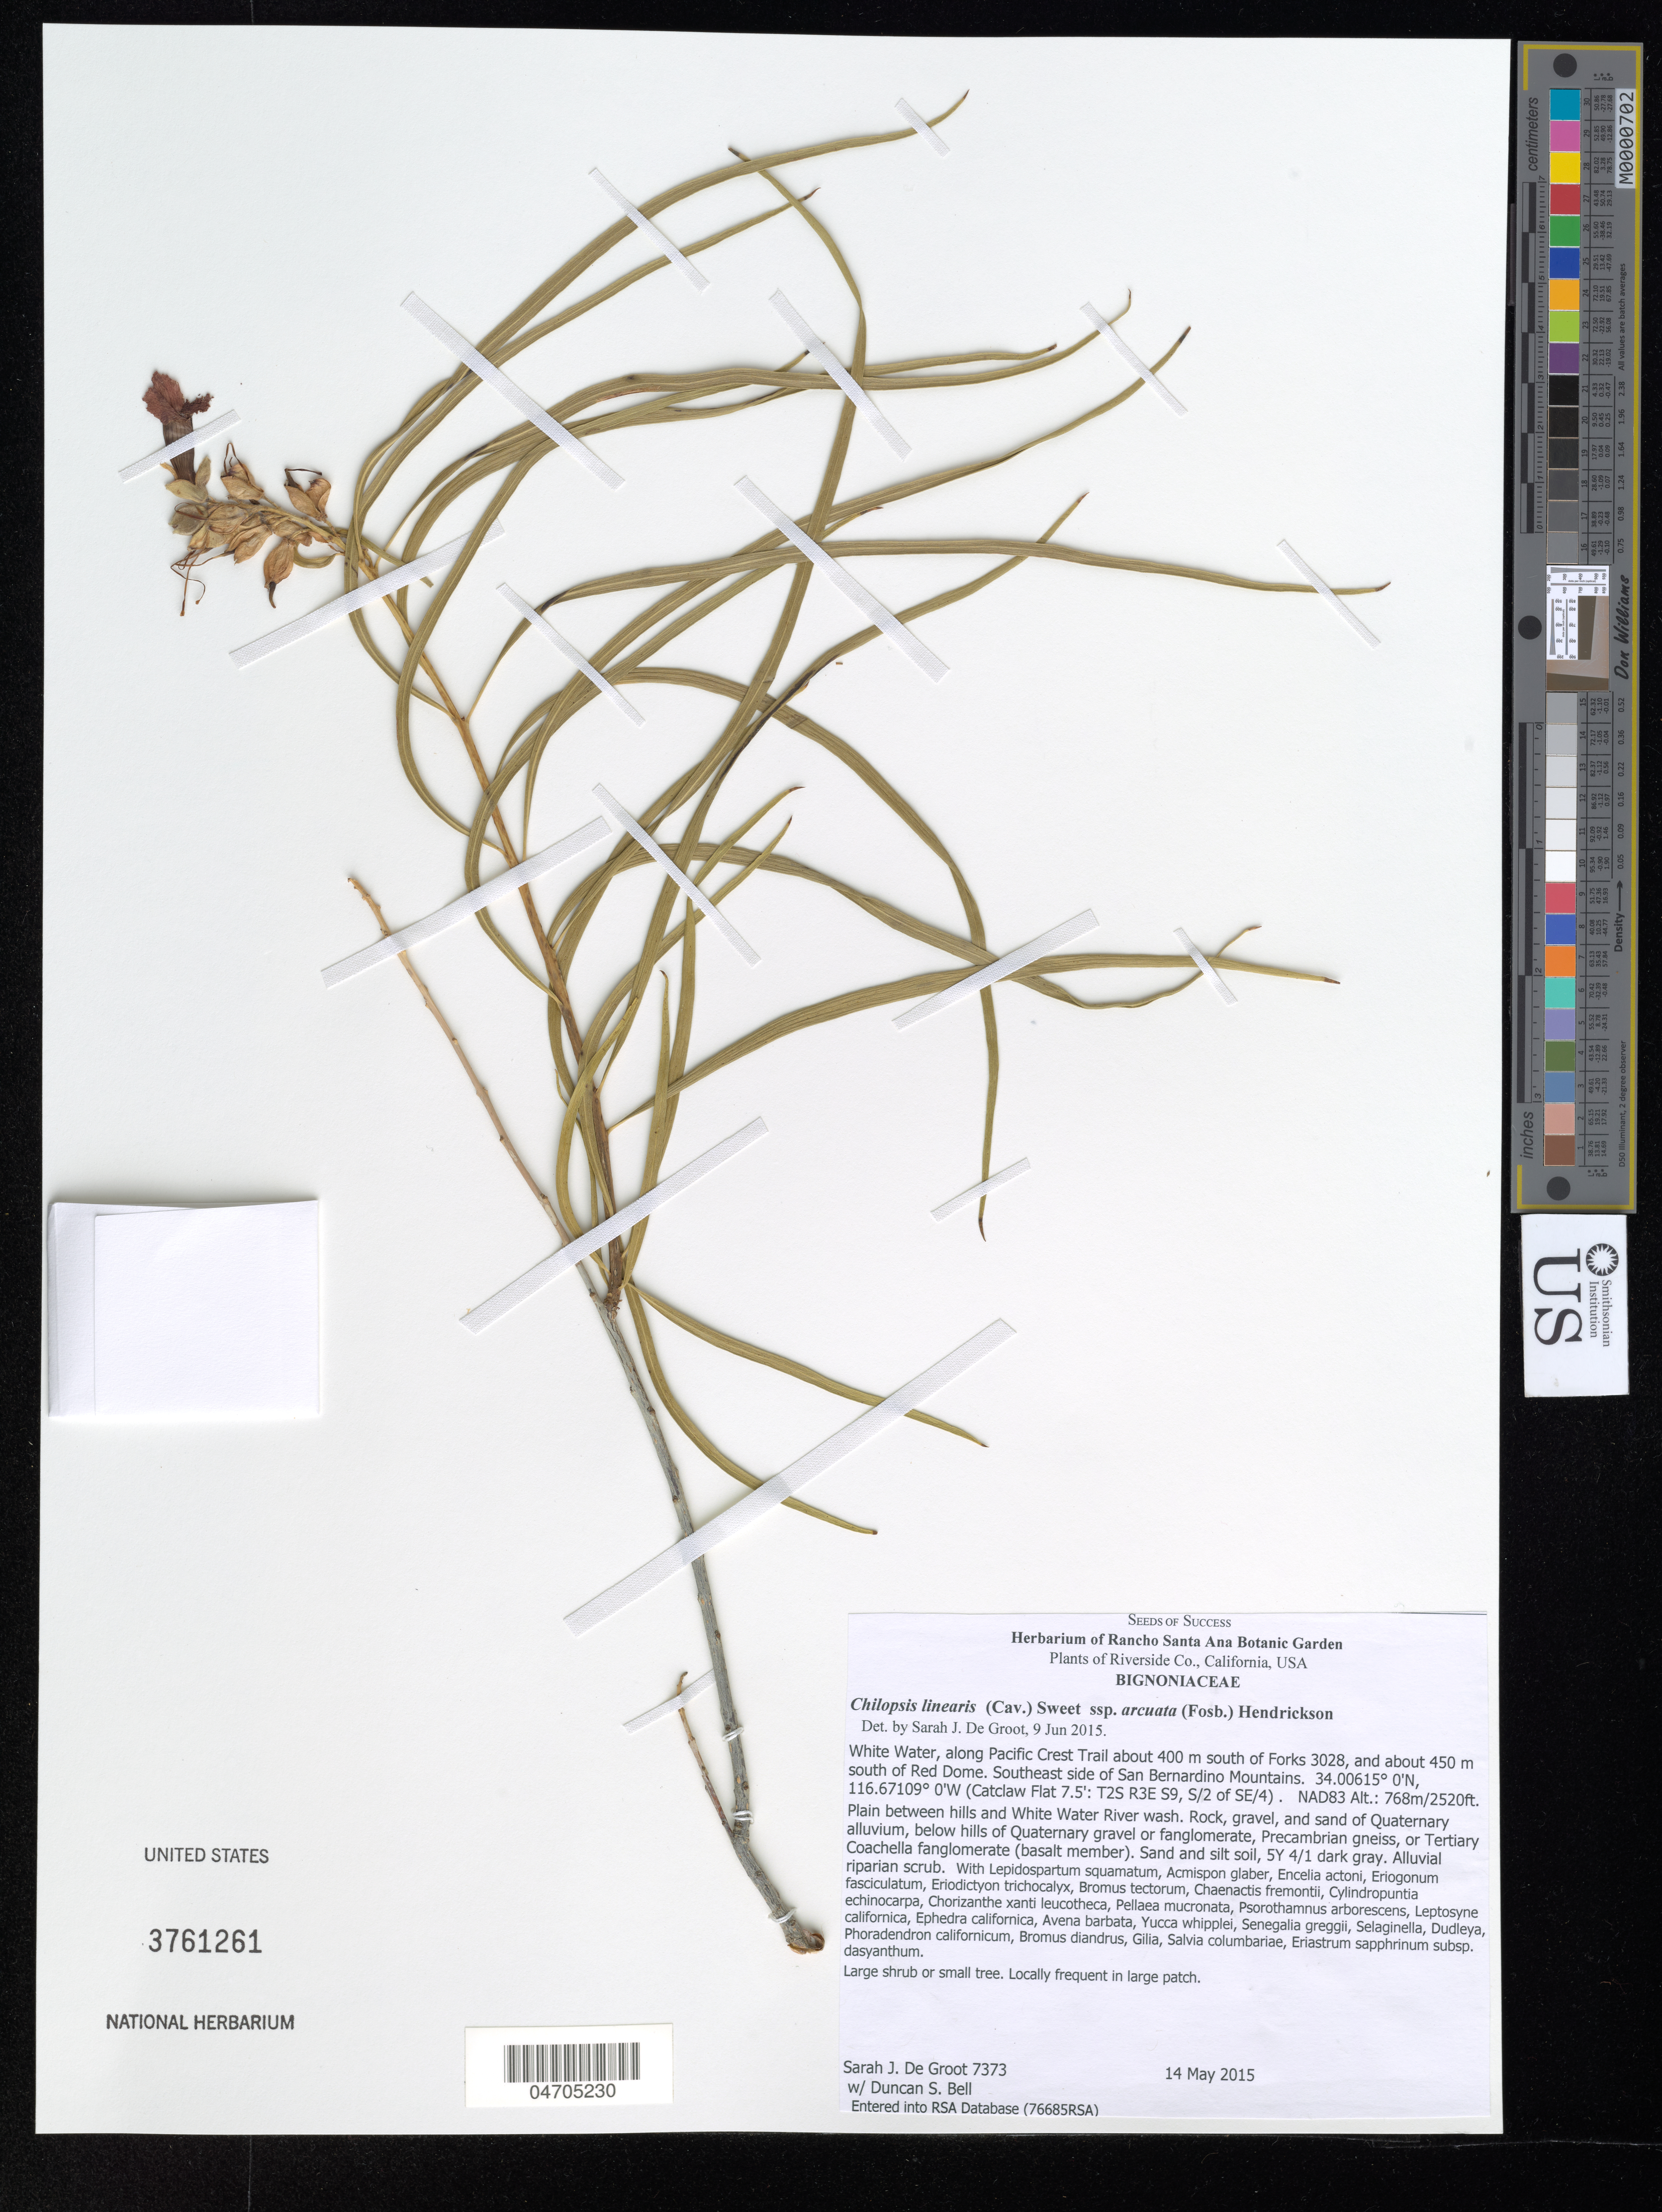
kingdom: Plantae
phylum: Tracheophyta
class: Magnoliopsida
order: Lamiales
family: Bignoniaceae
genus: Chilopsis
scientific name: Chilopsis linearis subsp. arcuata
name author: (Fosberg) Henrickson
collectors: S. De Groot & D. S. Bell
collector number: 7373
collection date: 2015-05-14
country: United States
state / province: California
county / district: Riverside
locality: Riverside Co. White Water, along Pacific Crest Trail about 400 m south of Forks 3028, and about 450 m. south of Red Dome. Southeast side of San Bernardino Mountains. (Catclaw Flat 7.5': T2S R3E S9, S/2 of SE/4). Plain between hills and White Water River wash.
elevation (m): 768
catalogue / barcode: US 3761261